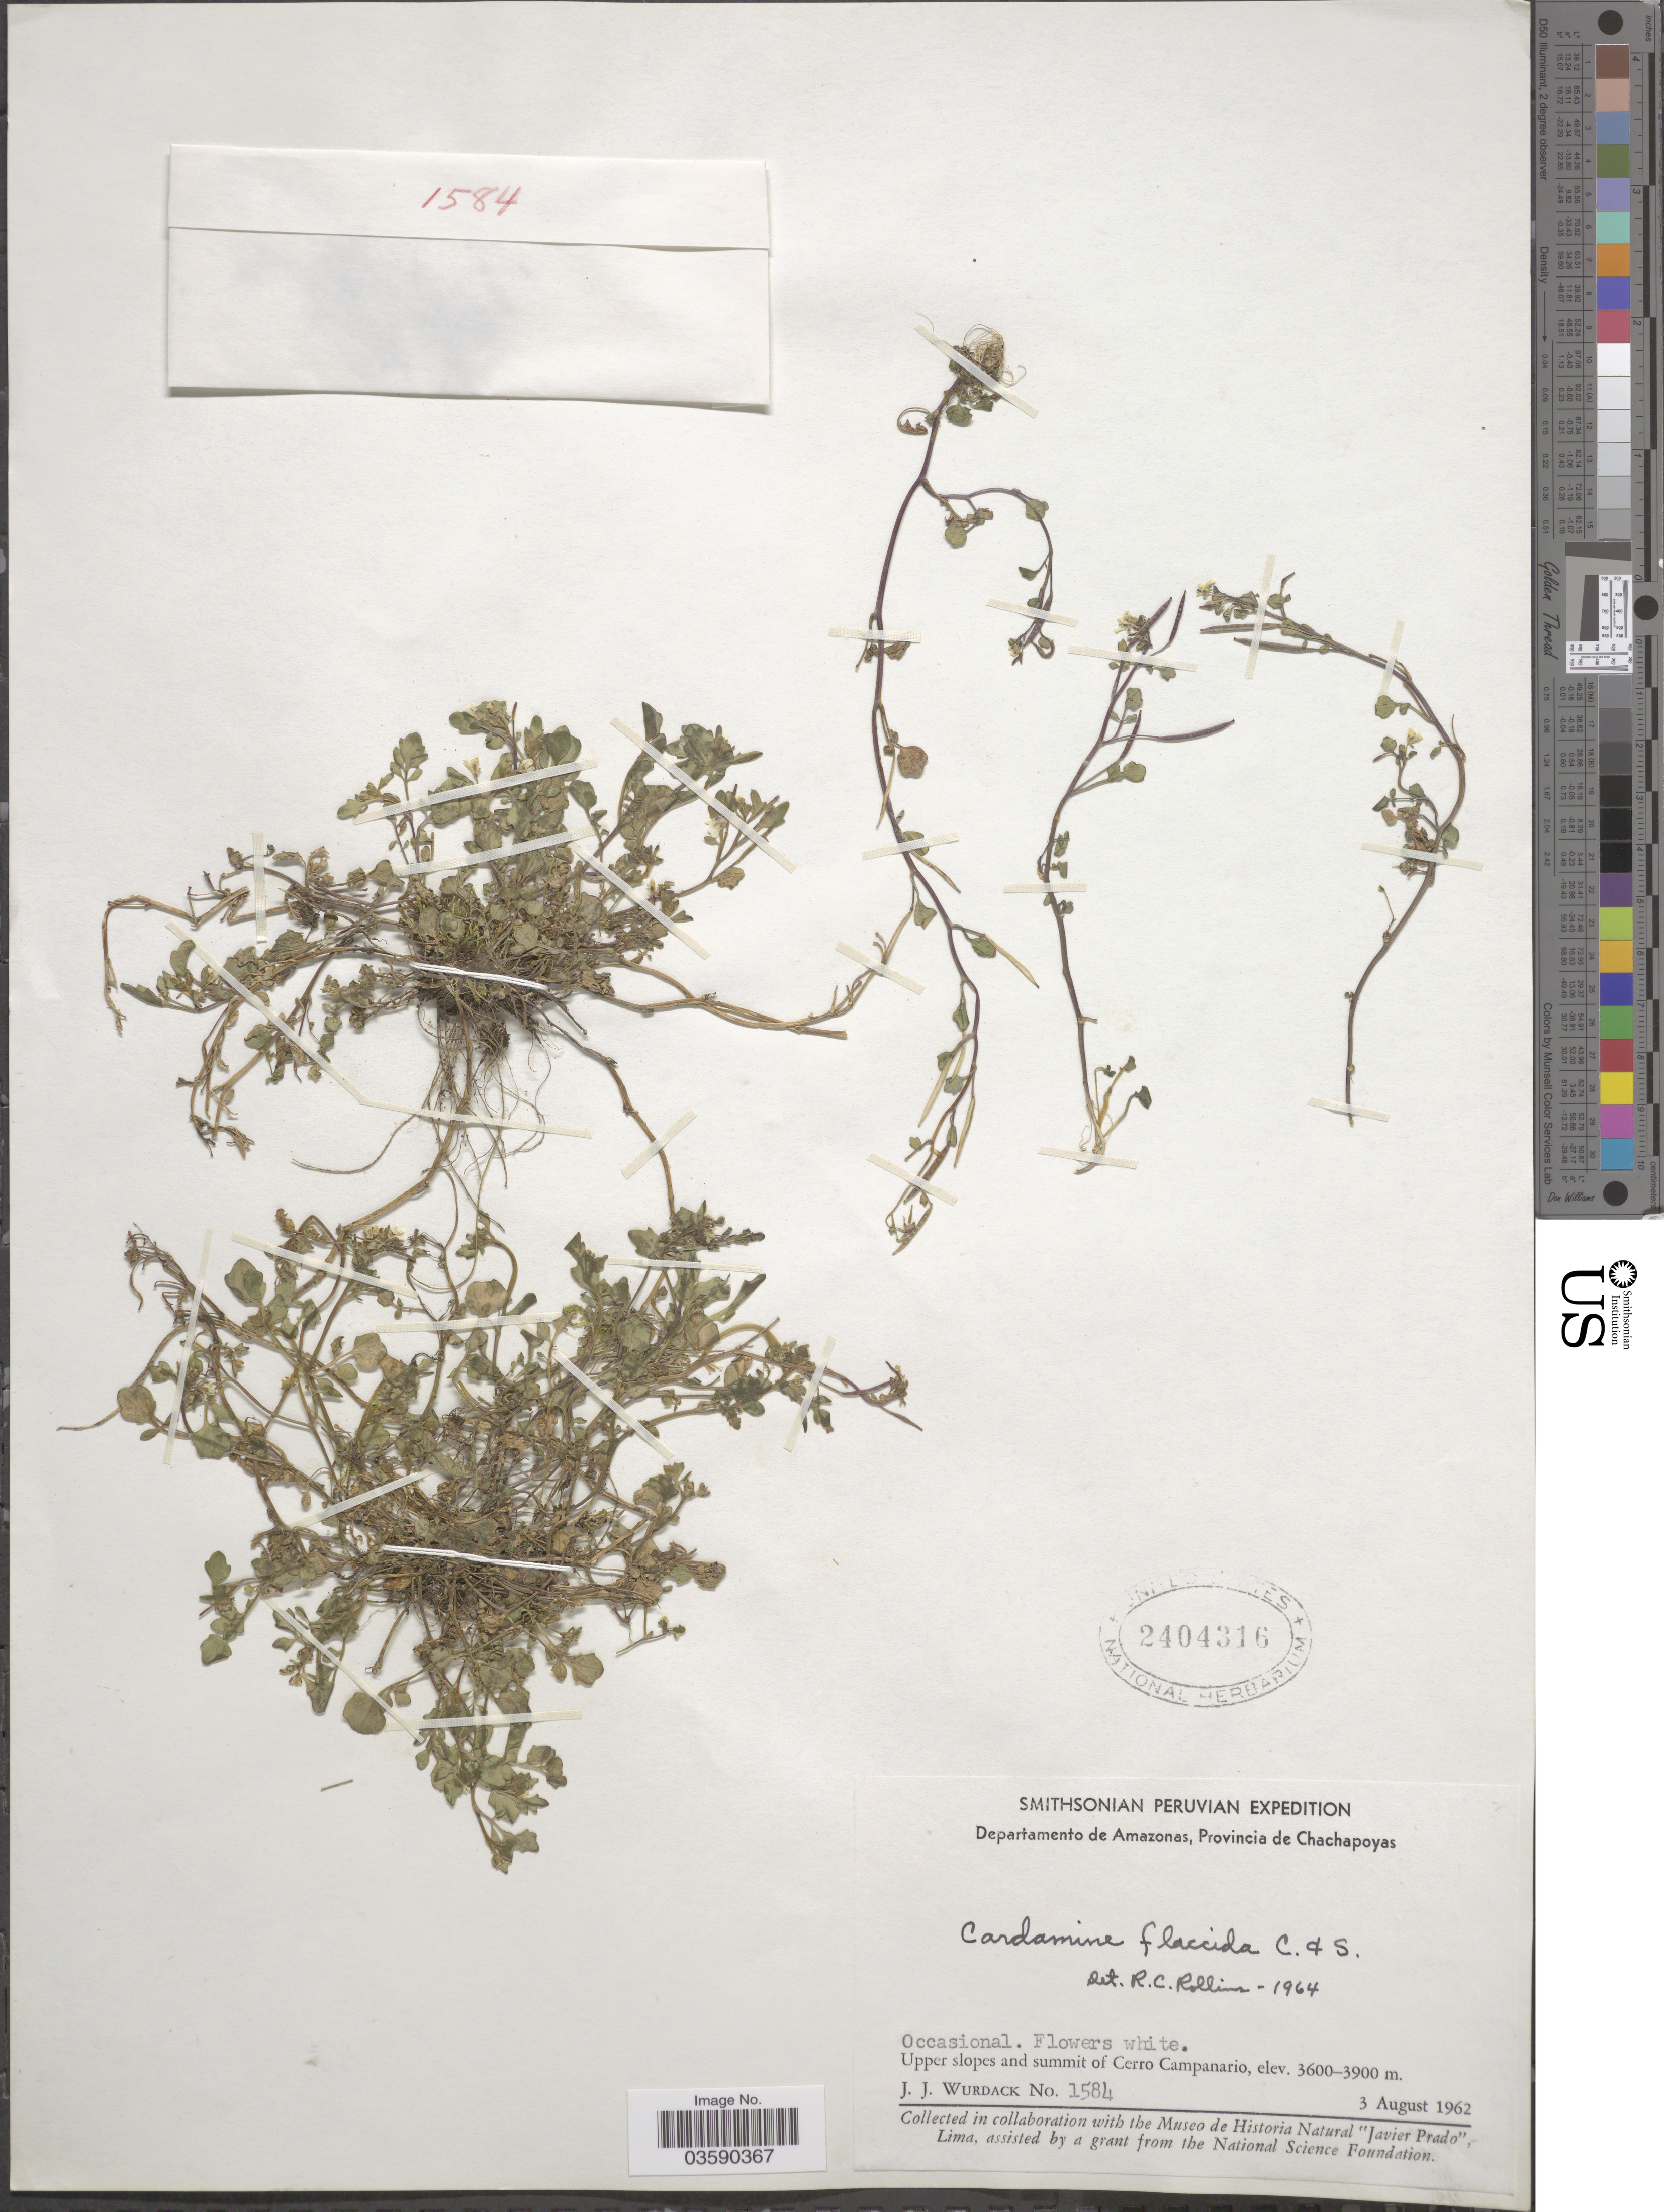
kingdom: Plantae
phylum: Tracheophyta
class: Magnoliopsida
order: Brassicales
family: Brassicaceae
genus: Cardamine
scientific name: Cardamine flaccida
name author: Cham. & Schltdl.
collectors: J. J. Wurdack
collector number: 1584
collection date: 1962-08-03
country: Peru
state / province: Amazonas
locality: Departamento de Amazonas. Provincia de Chachapoyas, Upper slope and summit of Cerro Campanario.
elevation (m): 3600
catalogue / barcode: US 2404316